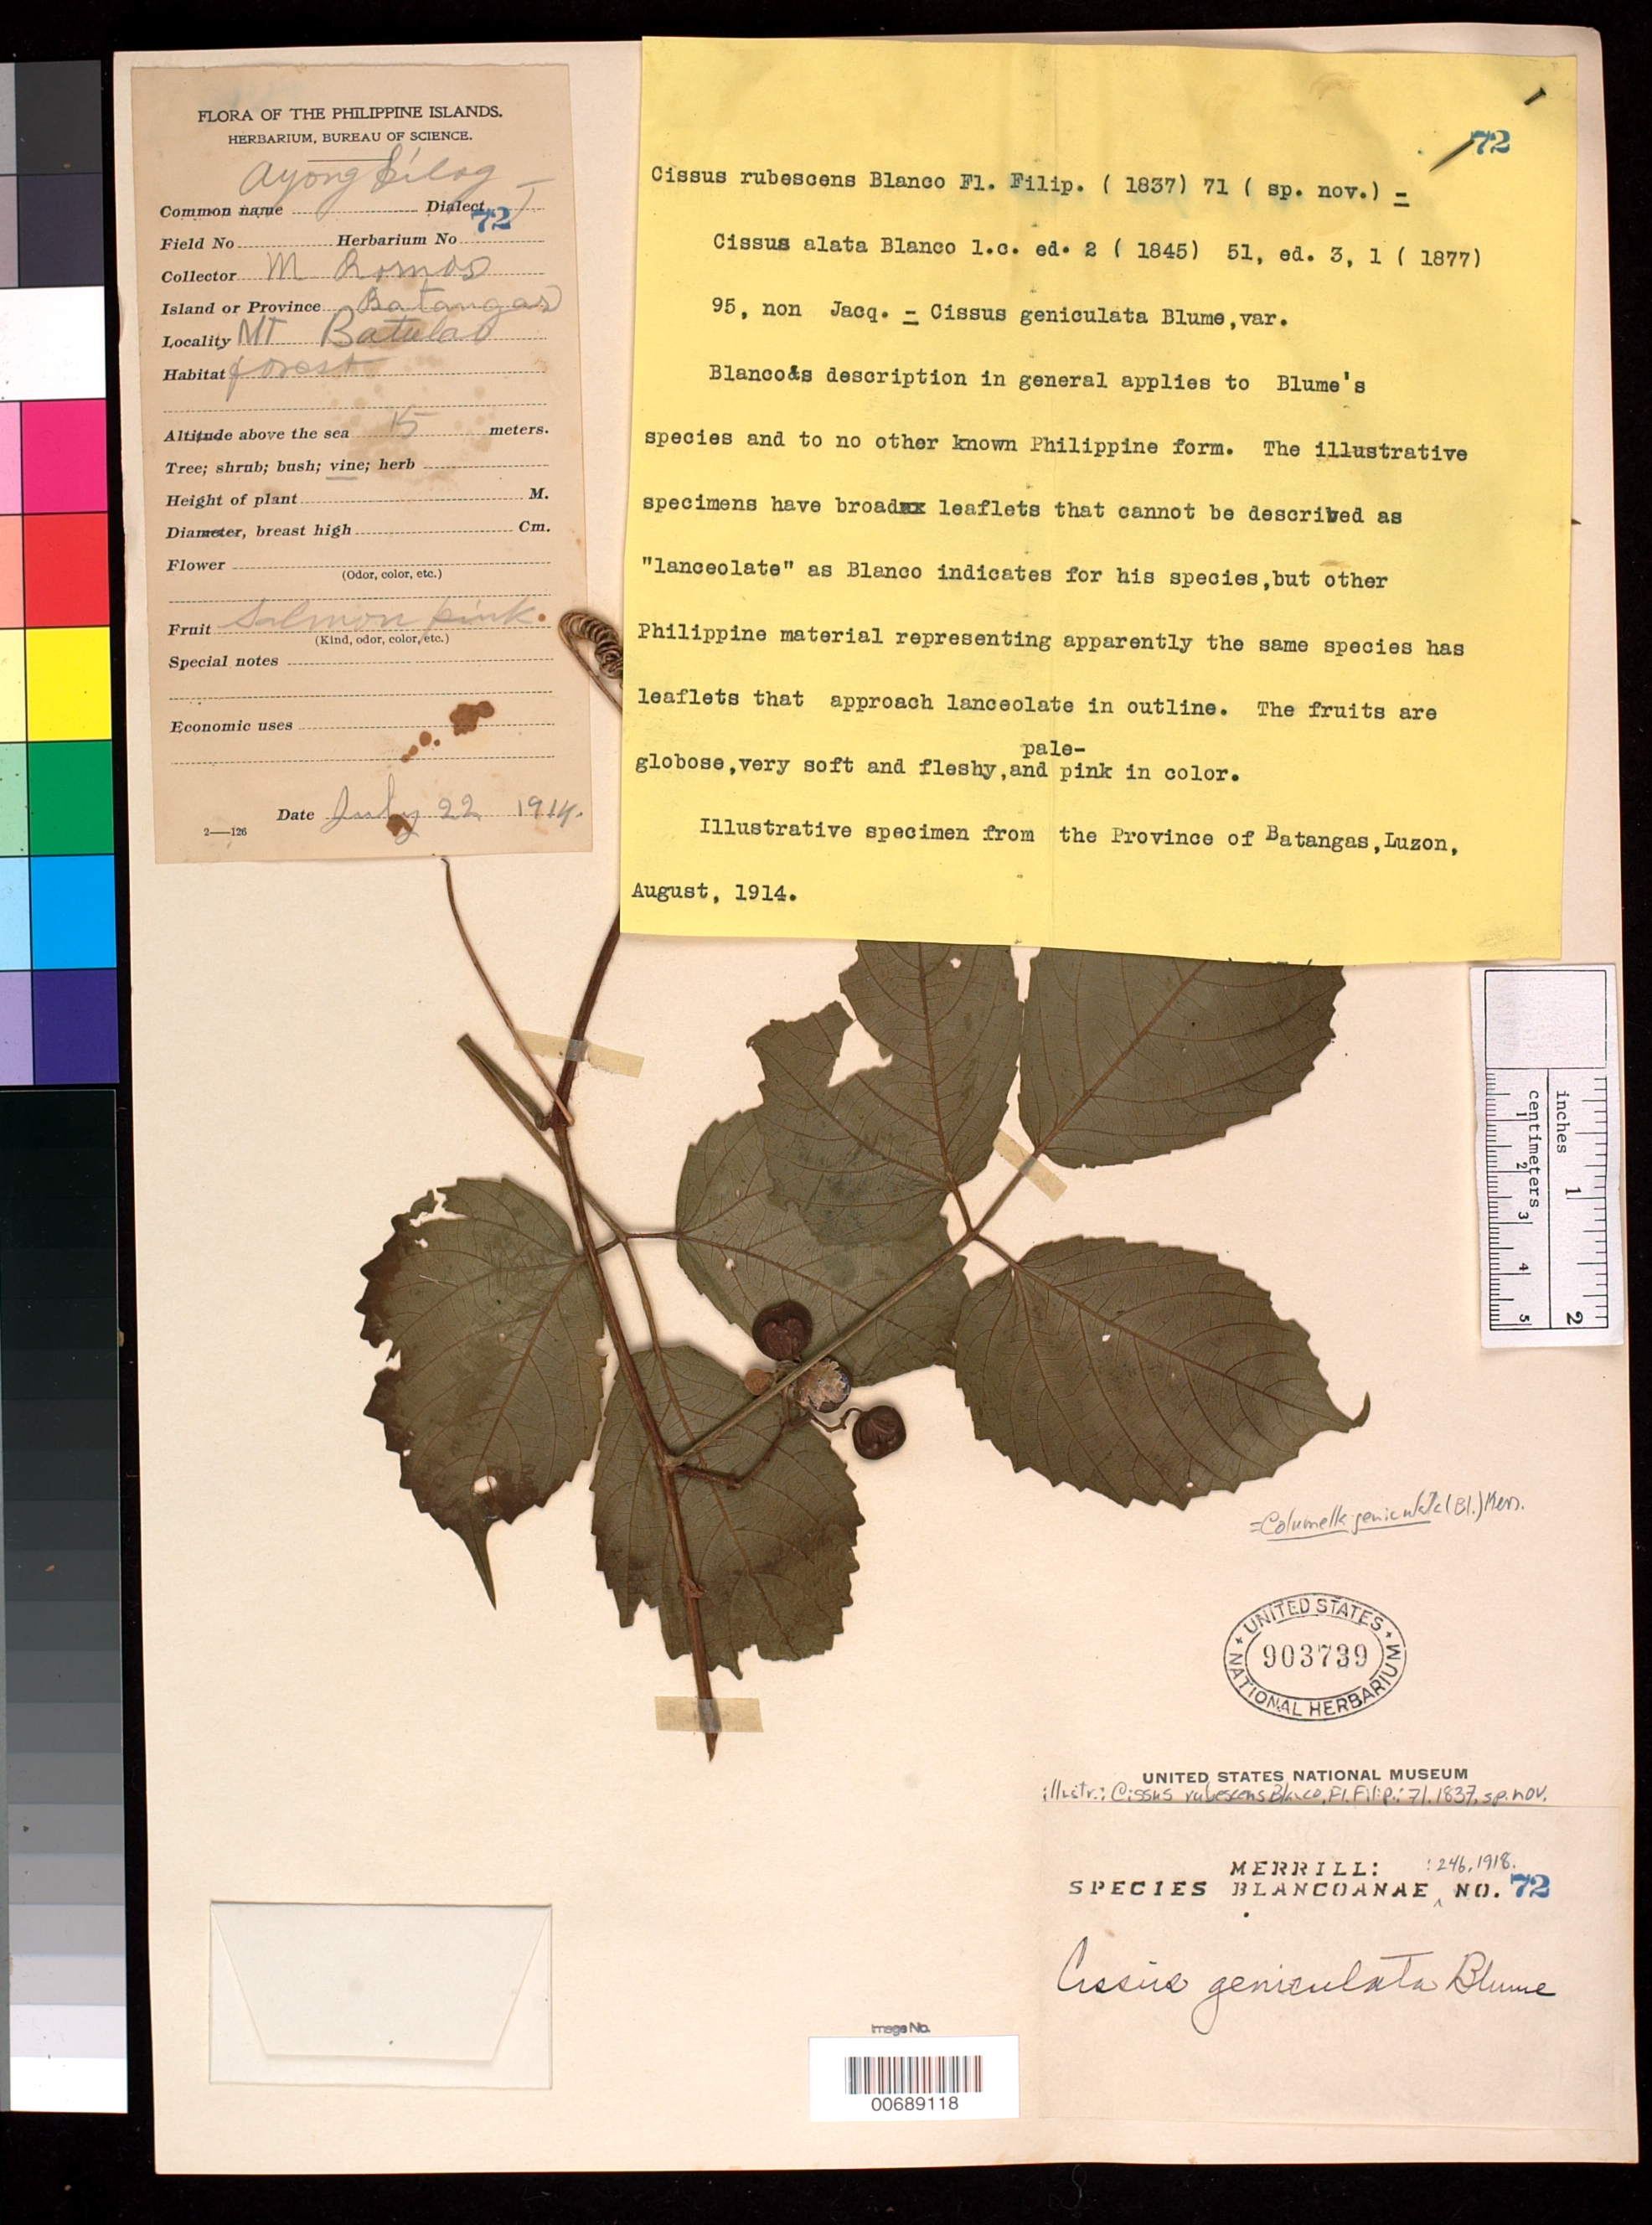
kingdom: Plantae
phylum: Tracheophyta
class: Magnoliopsida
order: Vitales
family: Vitaceae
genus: Cayratia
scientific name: Cayratia geniculata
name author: (Blume) Gagnep.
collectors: M. Ramos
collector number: Sp. Blancoan. 0072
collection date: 1914-08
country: Philippines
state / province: Calabarzon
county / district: Batangas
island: Luzon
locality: Batangas, Mt. Batulao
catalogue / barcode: US 903739